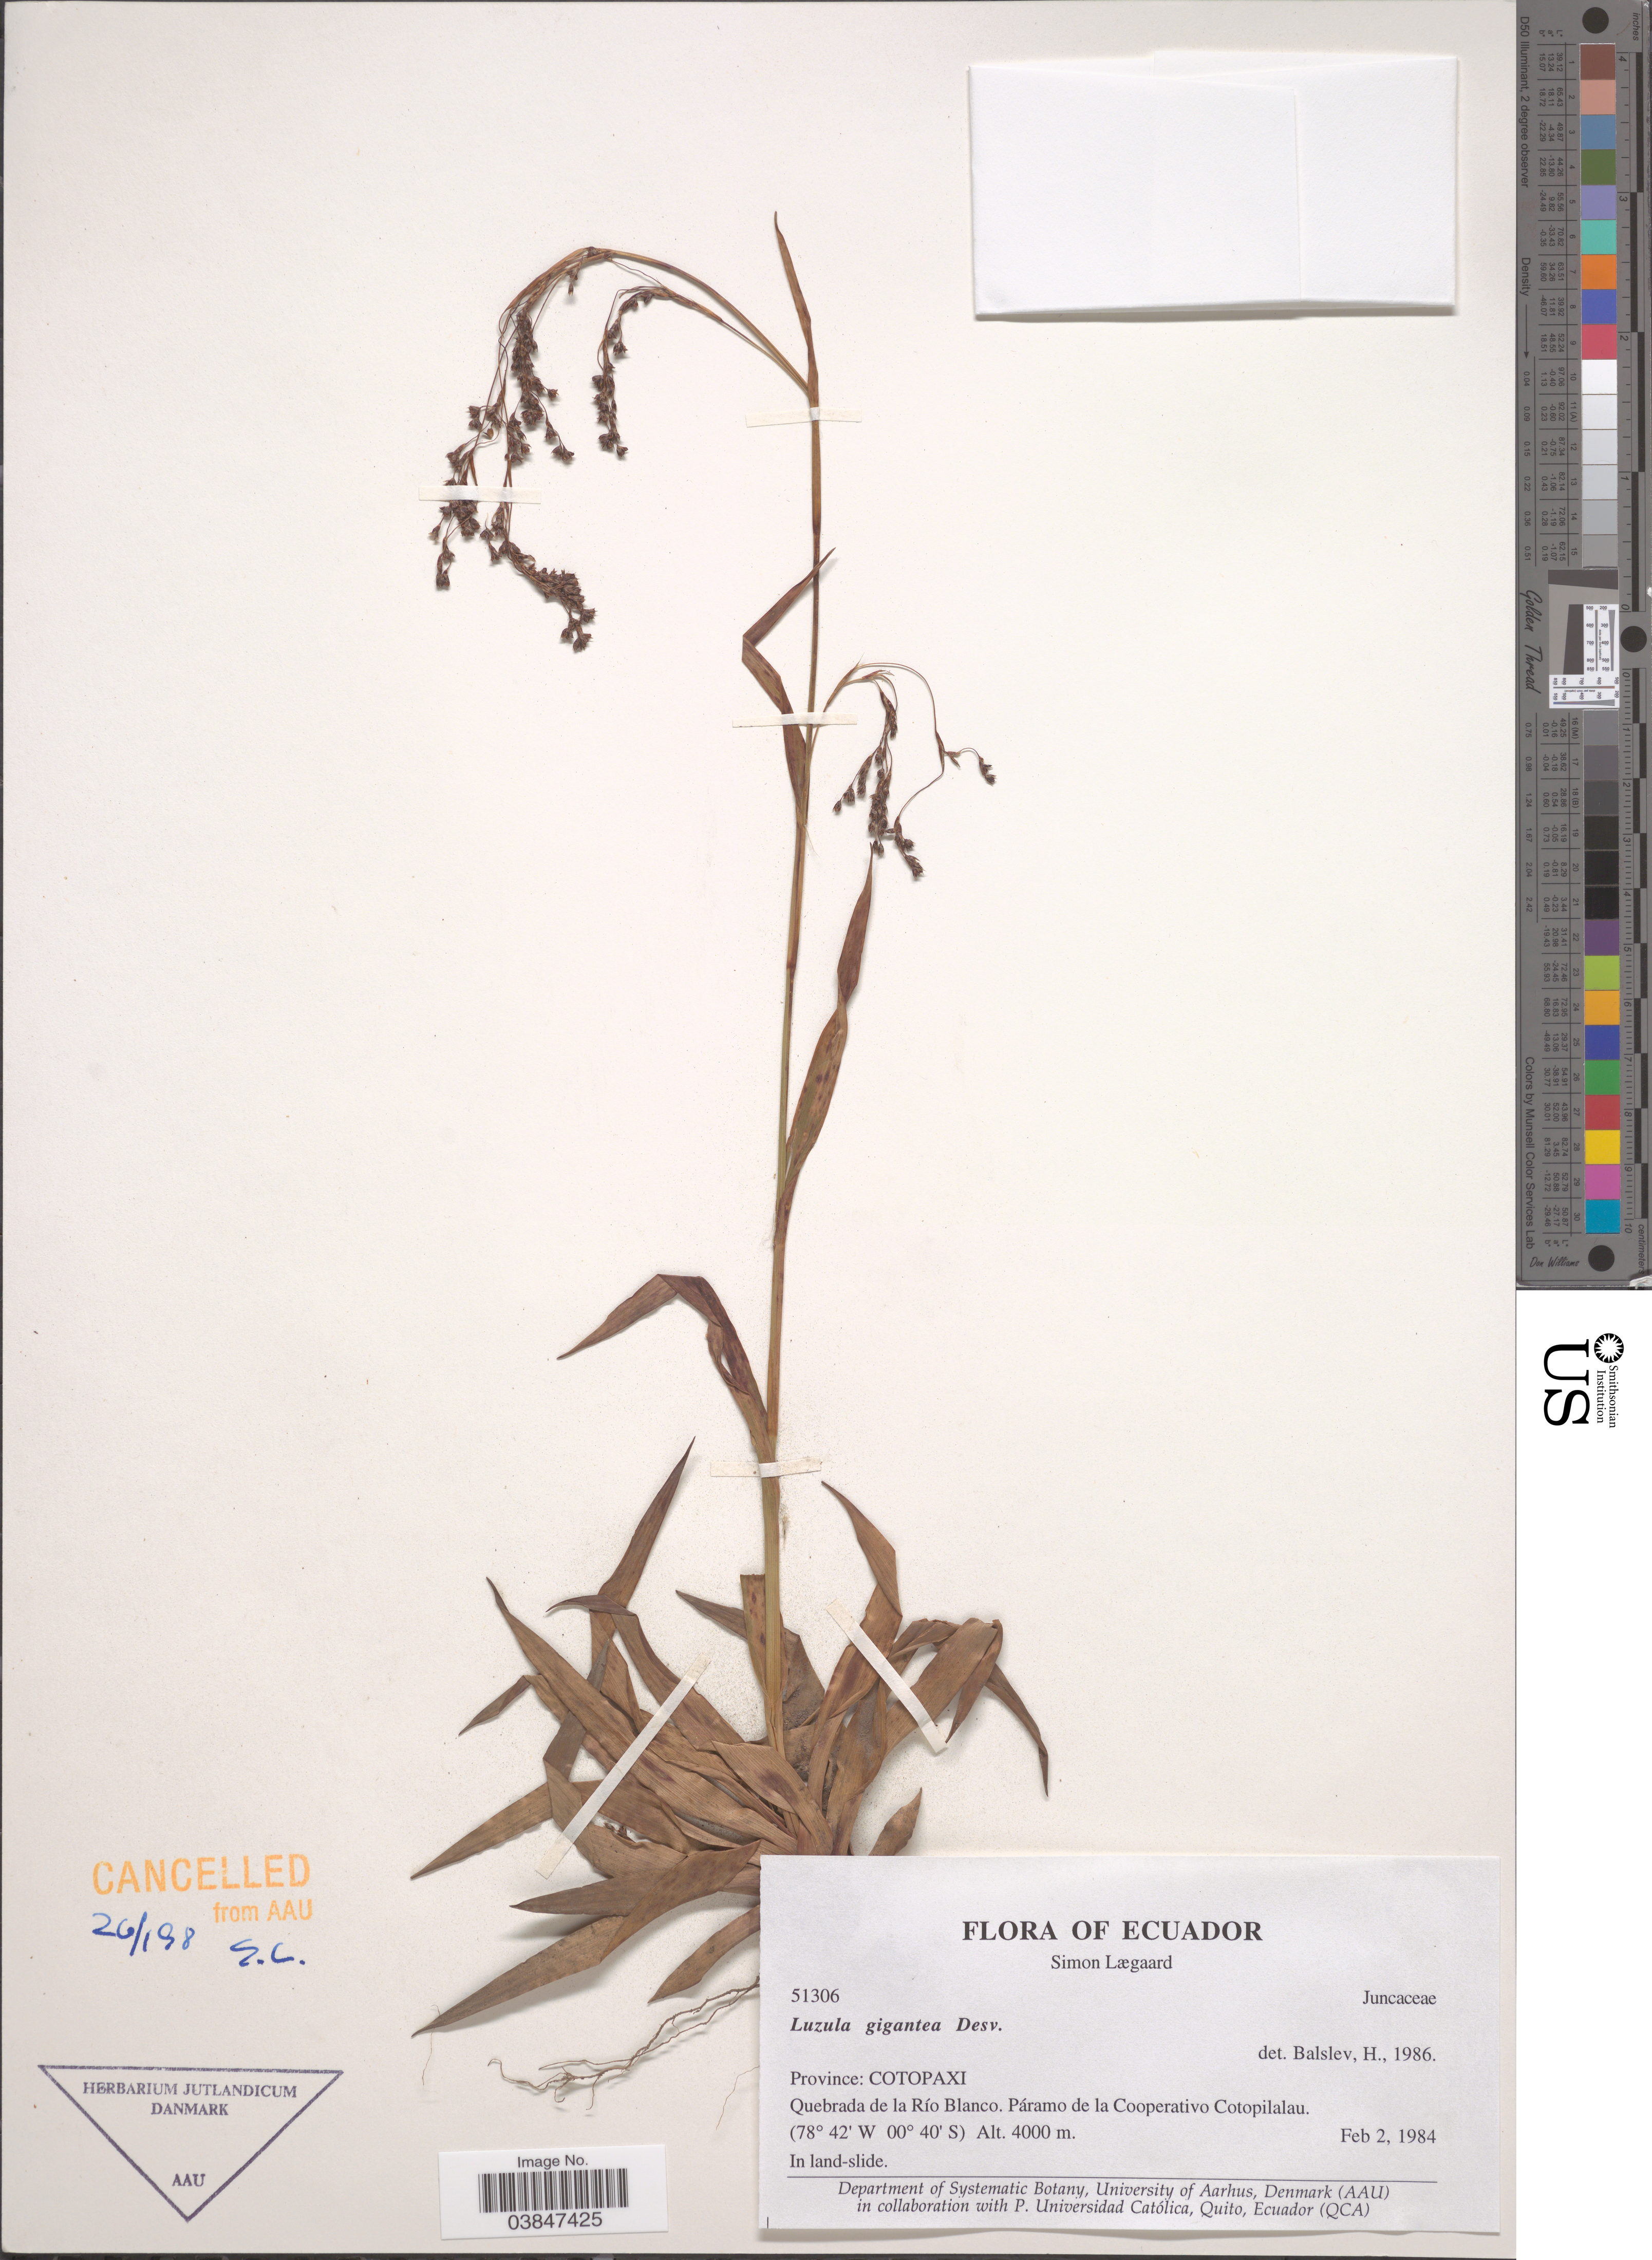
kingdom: Plantae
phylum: Tracheophyta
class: Liliopsida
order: Poales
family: Juncaceae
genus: Luzula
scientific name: Luzula gigantea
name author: Desv.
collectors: S. Lægaard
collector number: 51306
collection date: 1984-02-02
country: Ecuador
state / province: Cotopaxi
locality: Quebrada de la Río Blanco. Páramo de la Cooperativo Cotopilalau.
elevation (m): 4000